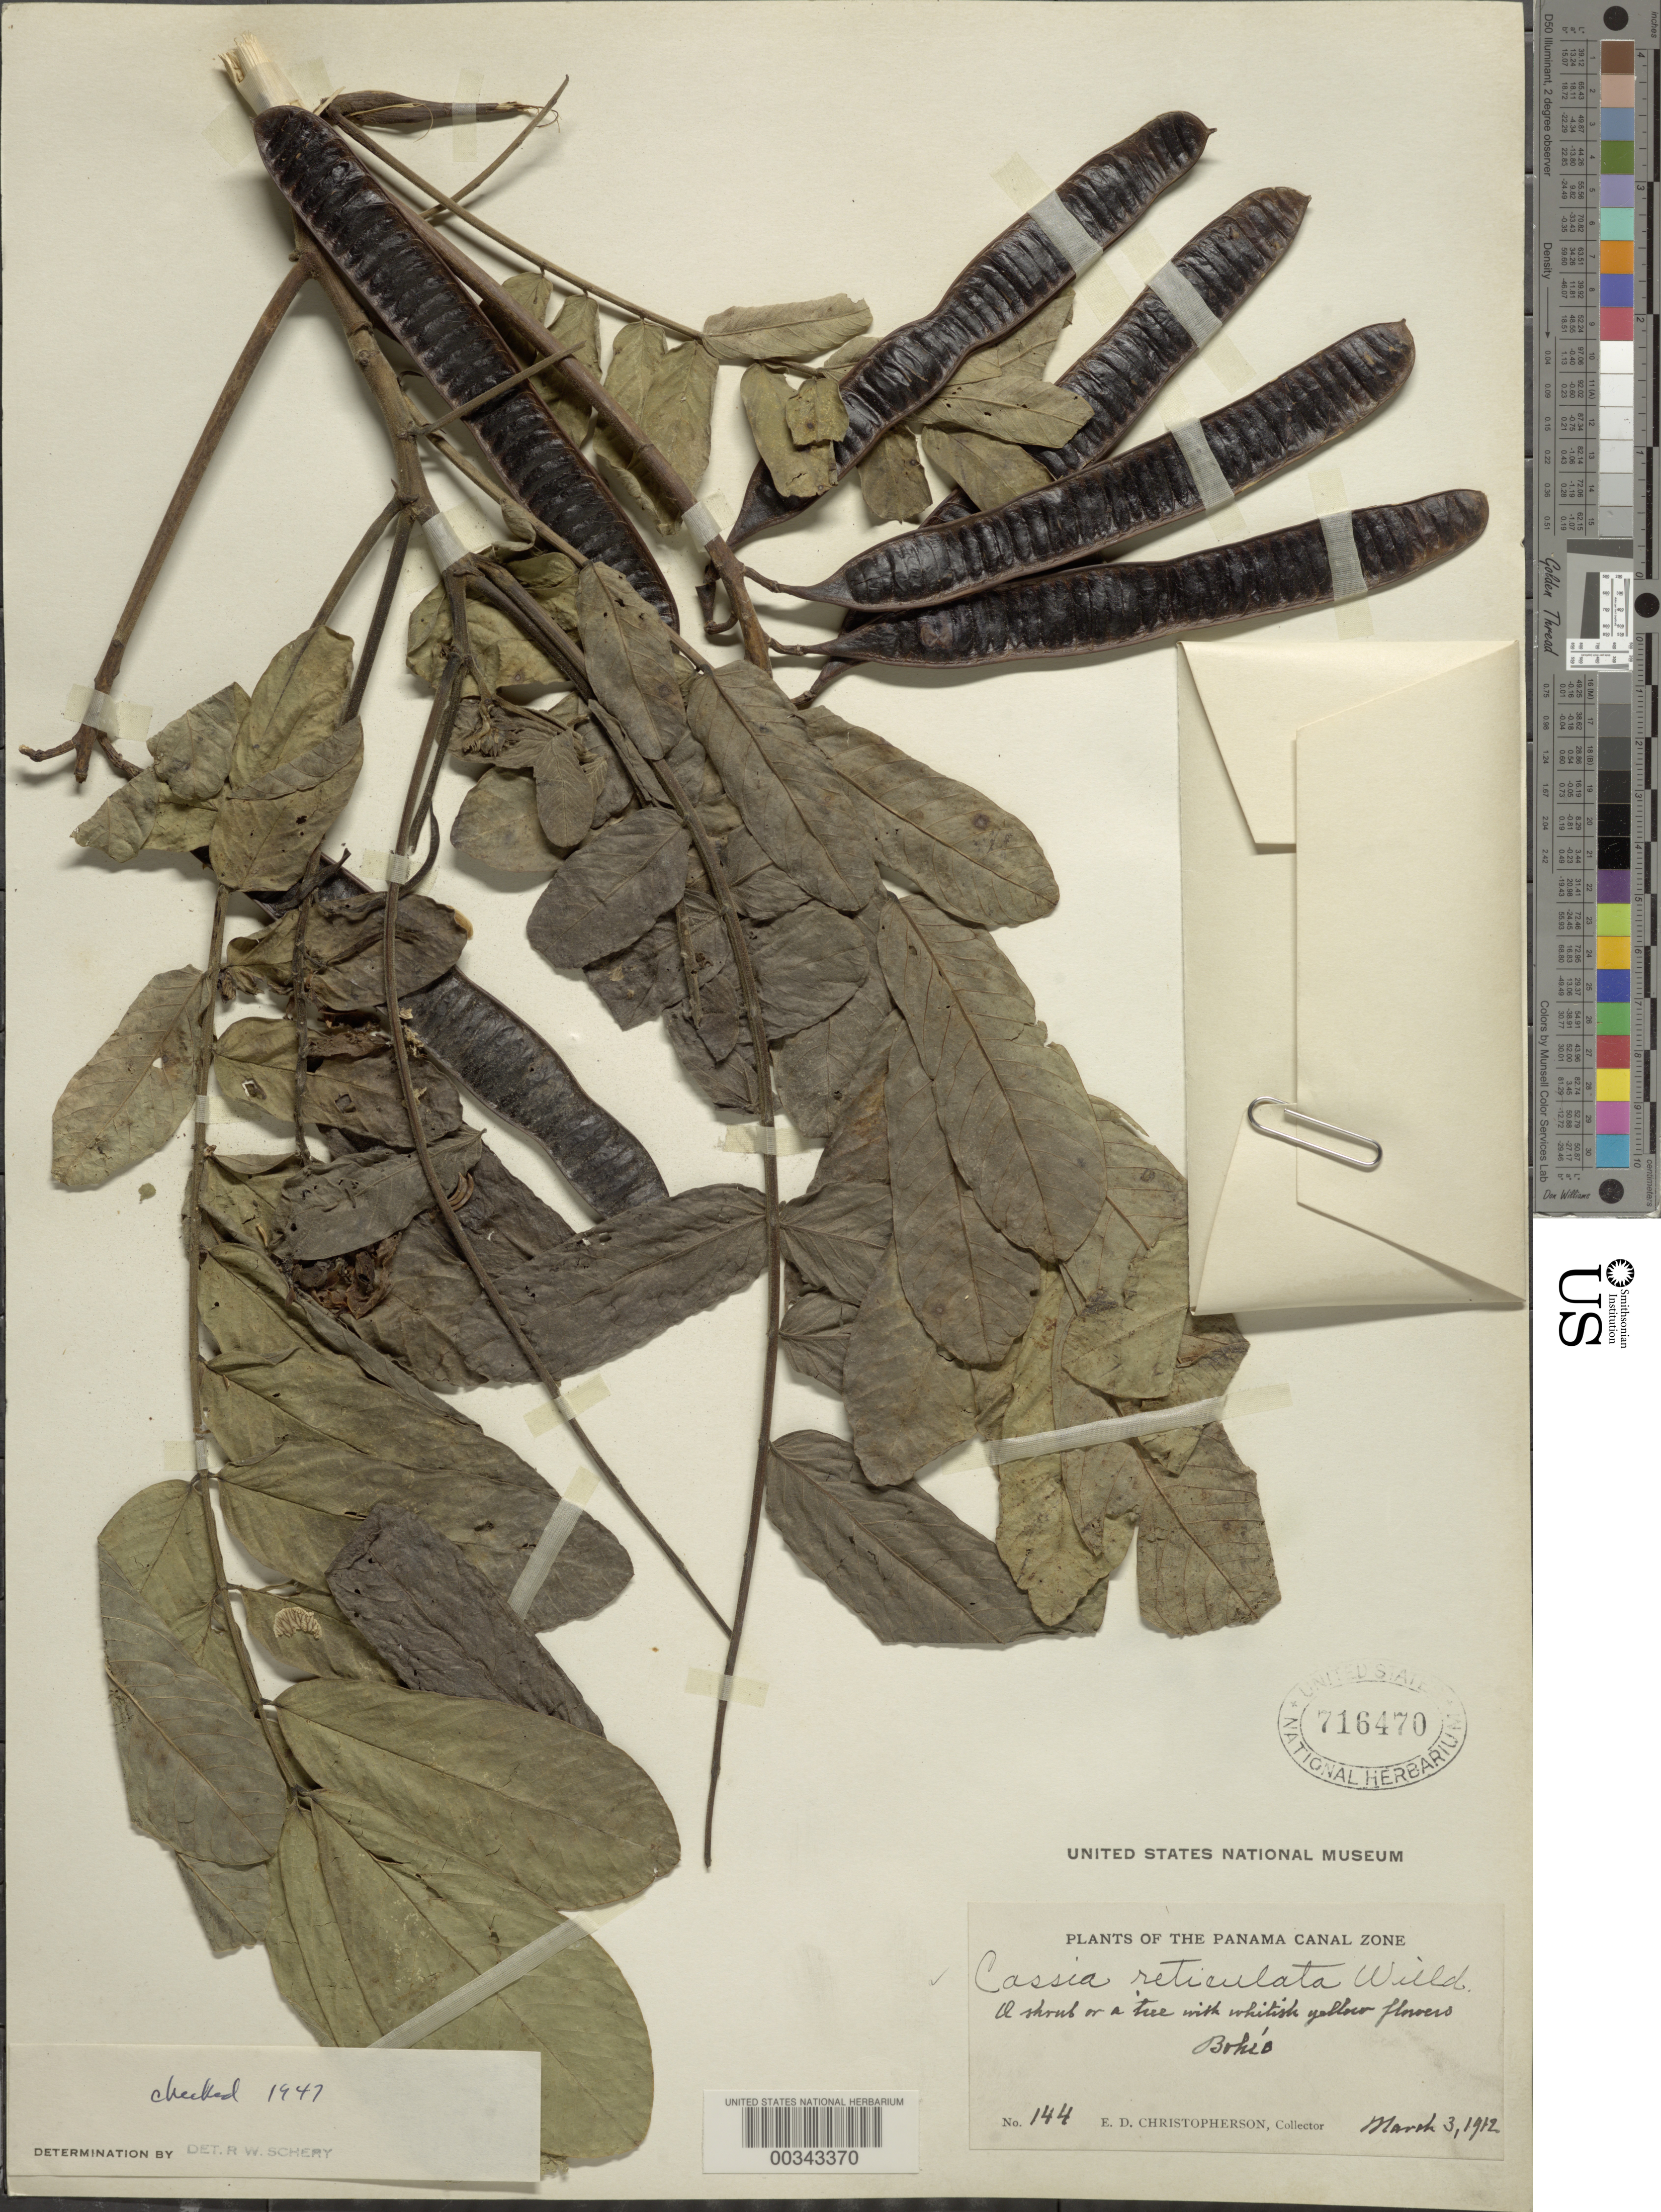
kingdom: Plantae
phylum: Tracheophyta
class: Magnoliopsida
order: Fabales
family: Fabaceae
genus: Senna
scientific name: Senna reticulata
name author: (Willd.) H.S. Irwin & Barneby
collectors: E. Christopherson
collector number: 144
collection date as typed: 03 Mar 1912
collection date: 1912-03-03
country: Panama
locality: Bohio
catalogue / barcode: US 716470